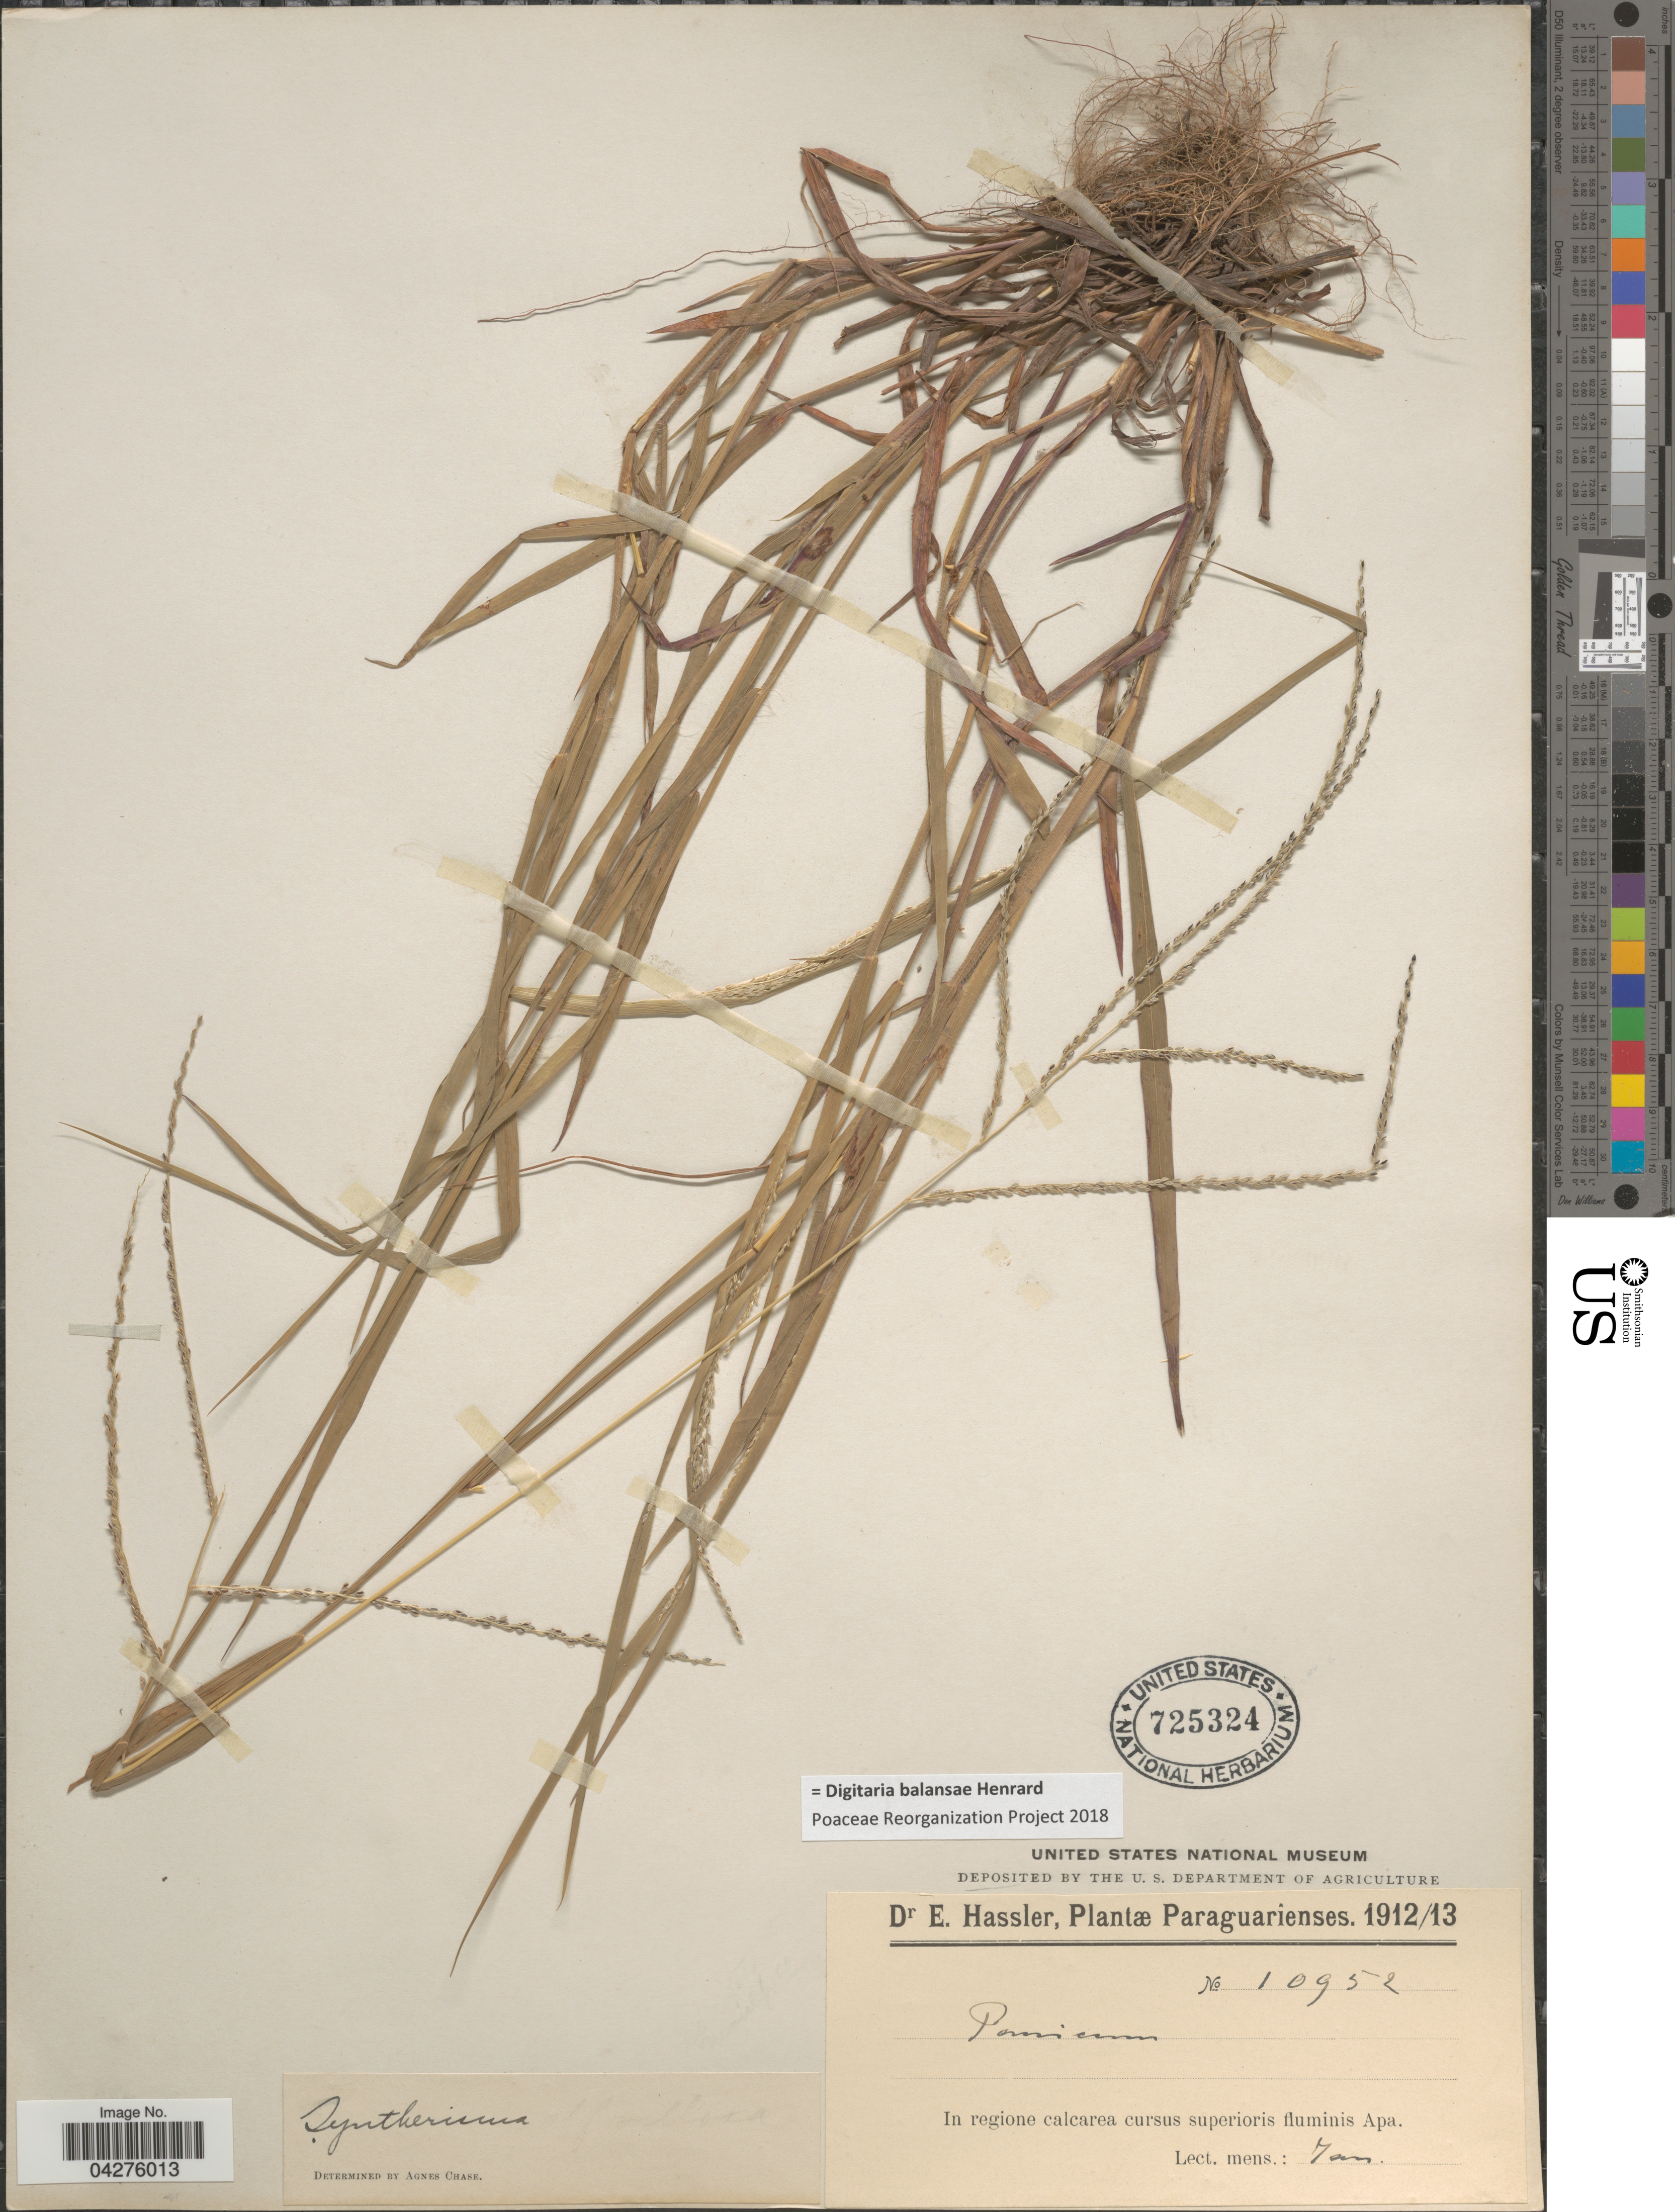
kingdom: Plantae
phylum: Tracheophyta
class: Liliopsida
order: Poales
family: Poaceae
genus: Digitaria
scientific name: Digitaria balansae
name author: Henr.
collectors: E. Hassler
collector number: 10952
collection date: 1912-01/1913-01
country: Paraguay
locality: In regione calcarea cursus superioris fluminis Apa.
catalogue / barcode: US 725324